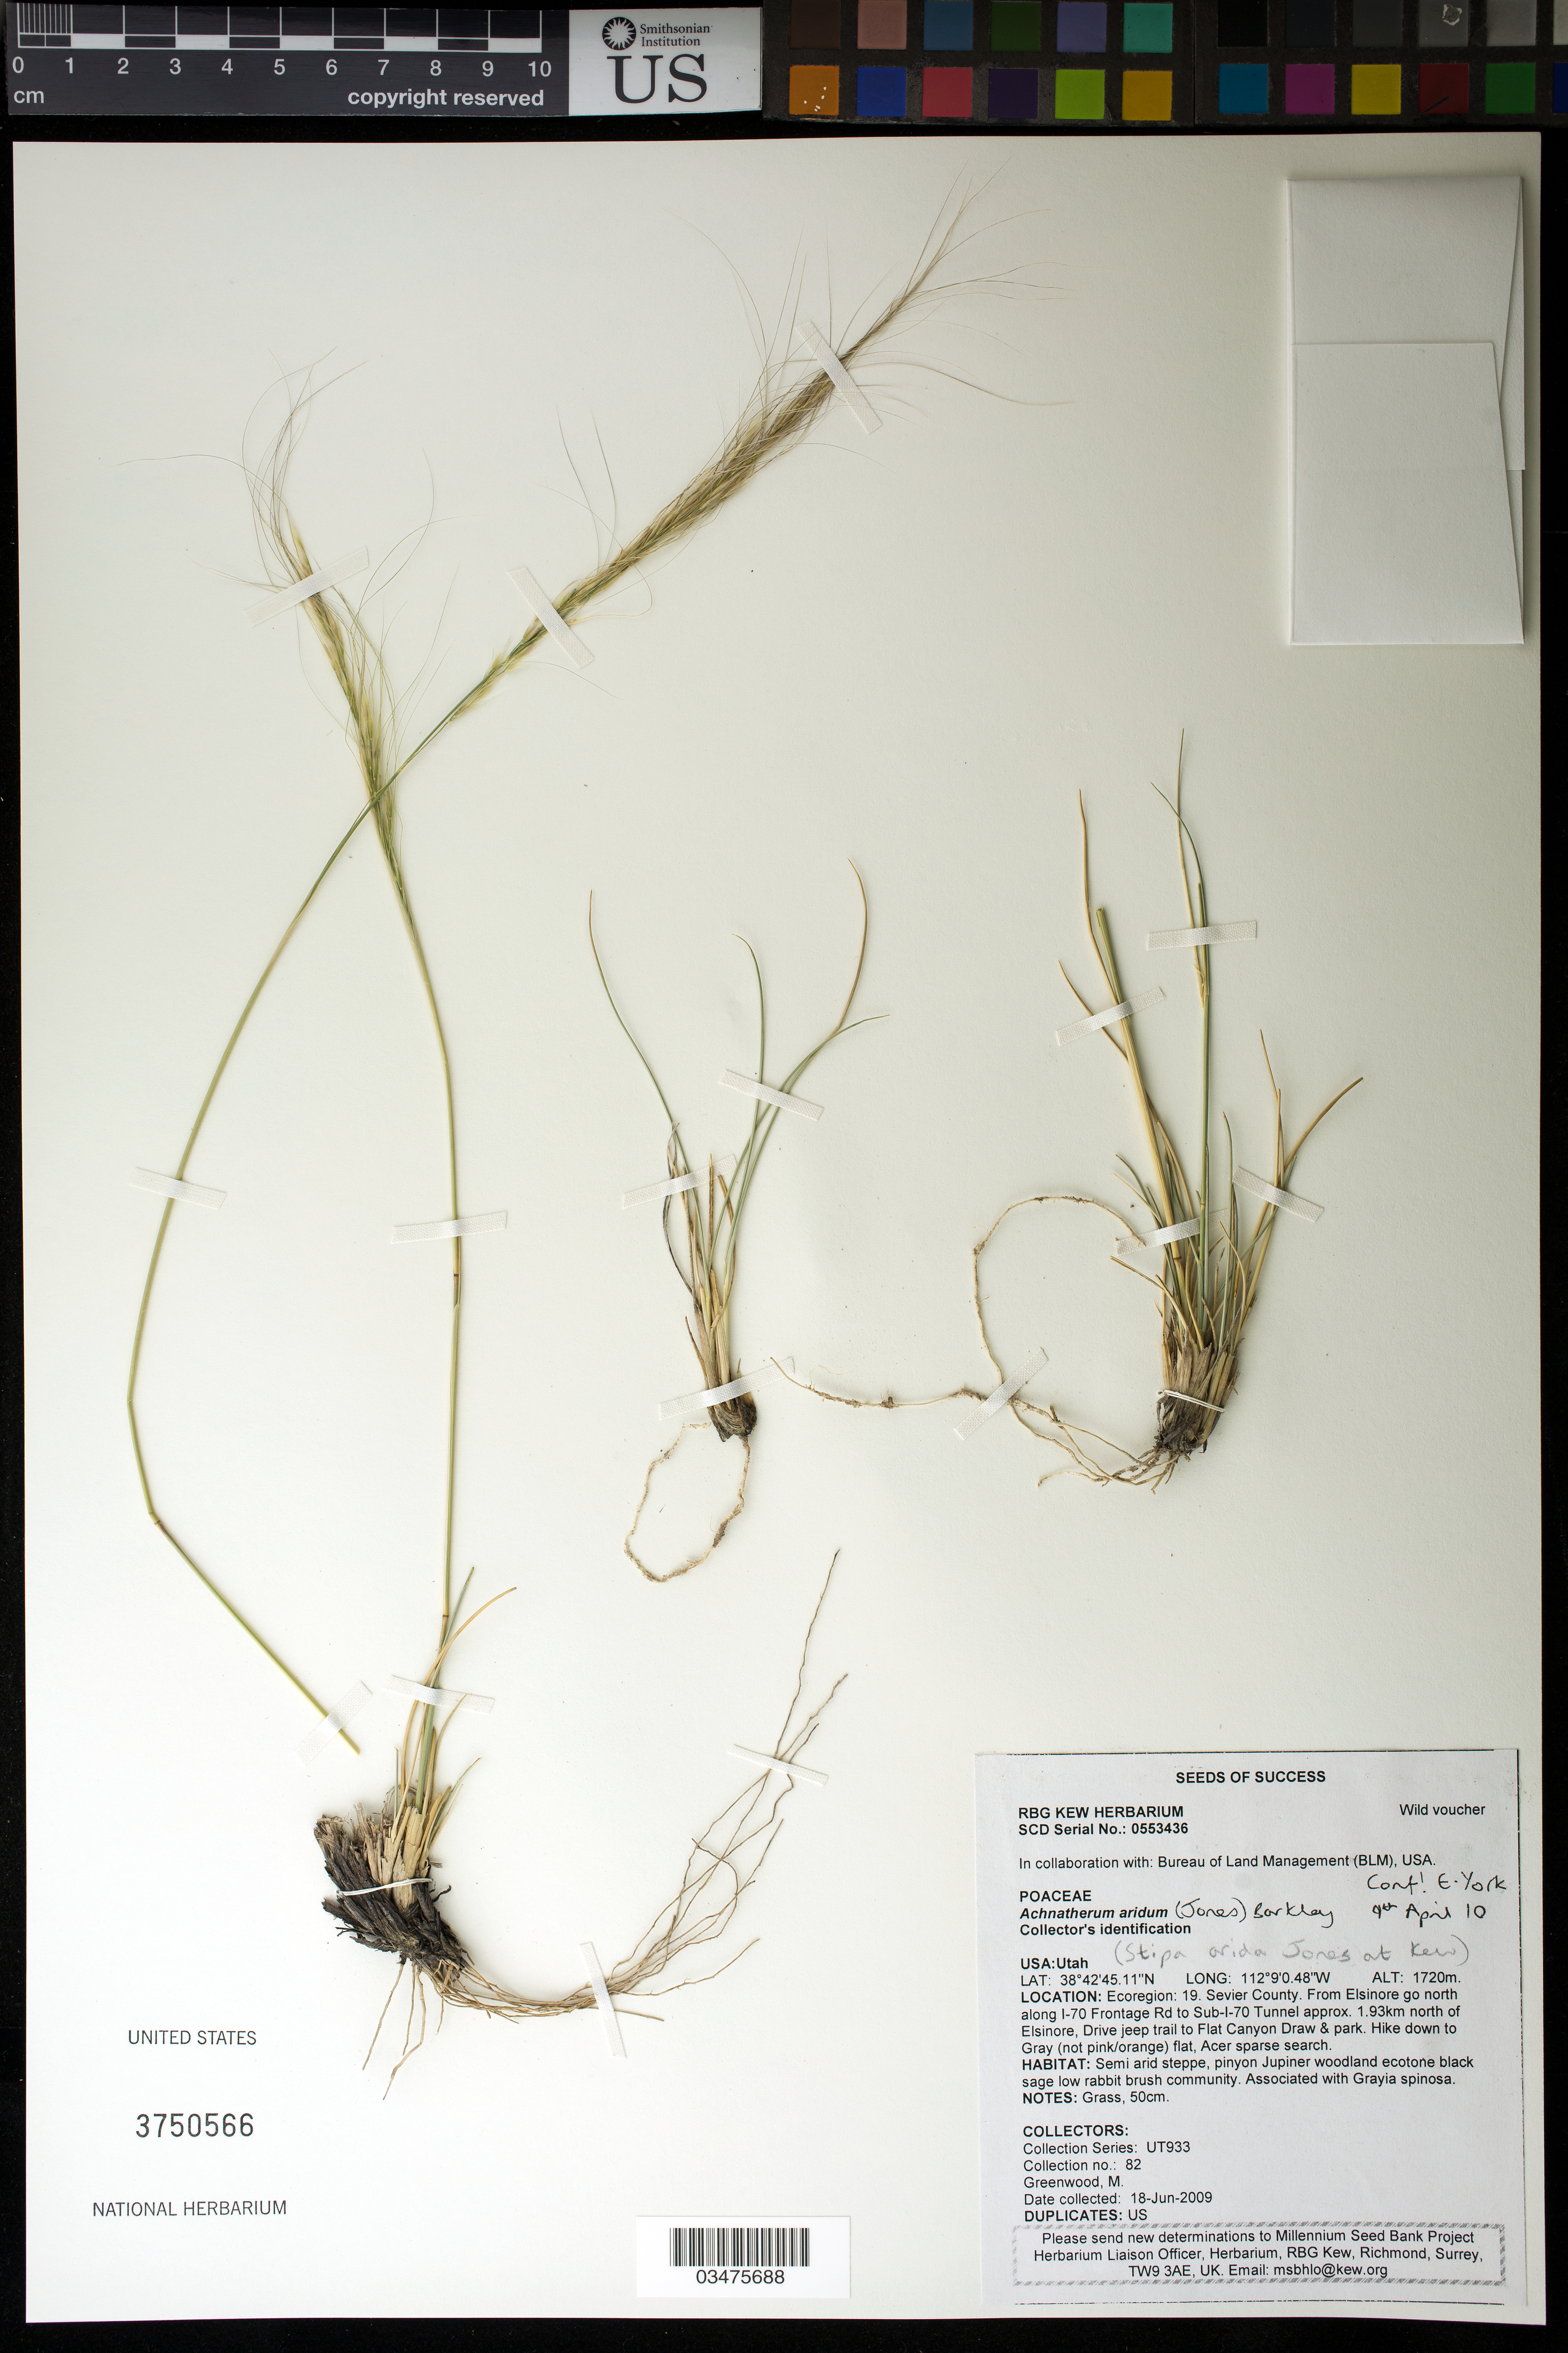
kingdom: Plantae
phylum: Tracheophyta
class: Liliopsida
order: Poales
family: Poaceae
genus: Achnatherum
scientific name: Achnatherum aridum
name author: (M.E. Jones) Barkworth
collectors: Greenwood, M.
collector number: UT933-82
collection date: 2009-06-18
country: United States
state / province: Utah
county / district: Sevier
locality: Flat Canyon Draw.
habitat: Semi-arid steppe, Pinyon/Juniper woodland ecotone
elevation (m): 1720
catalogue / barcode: US 3750566